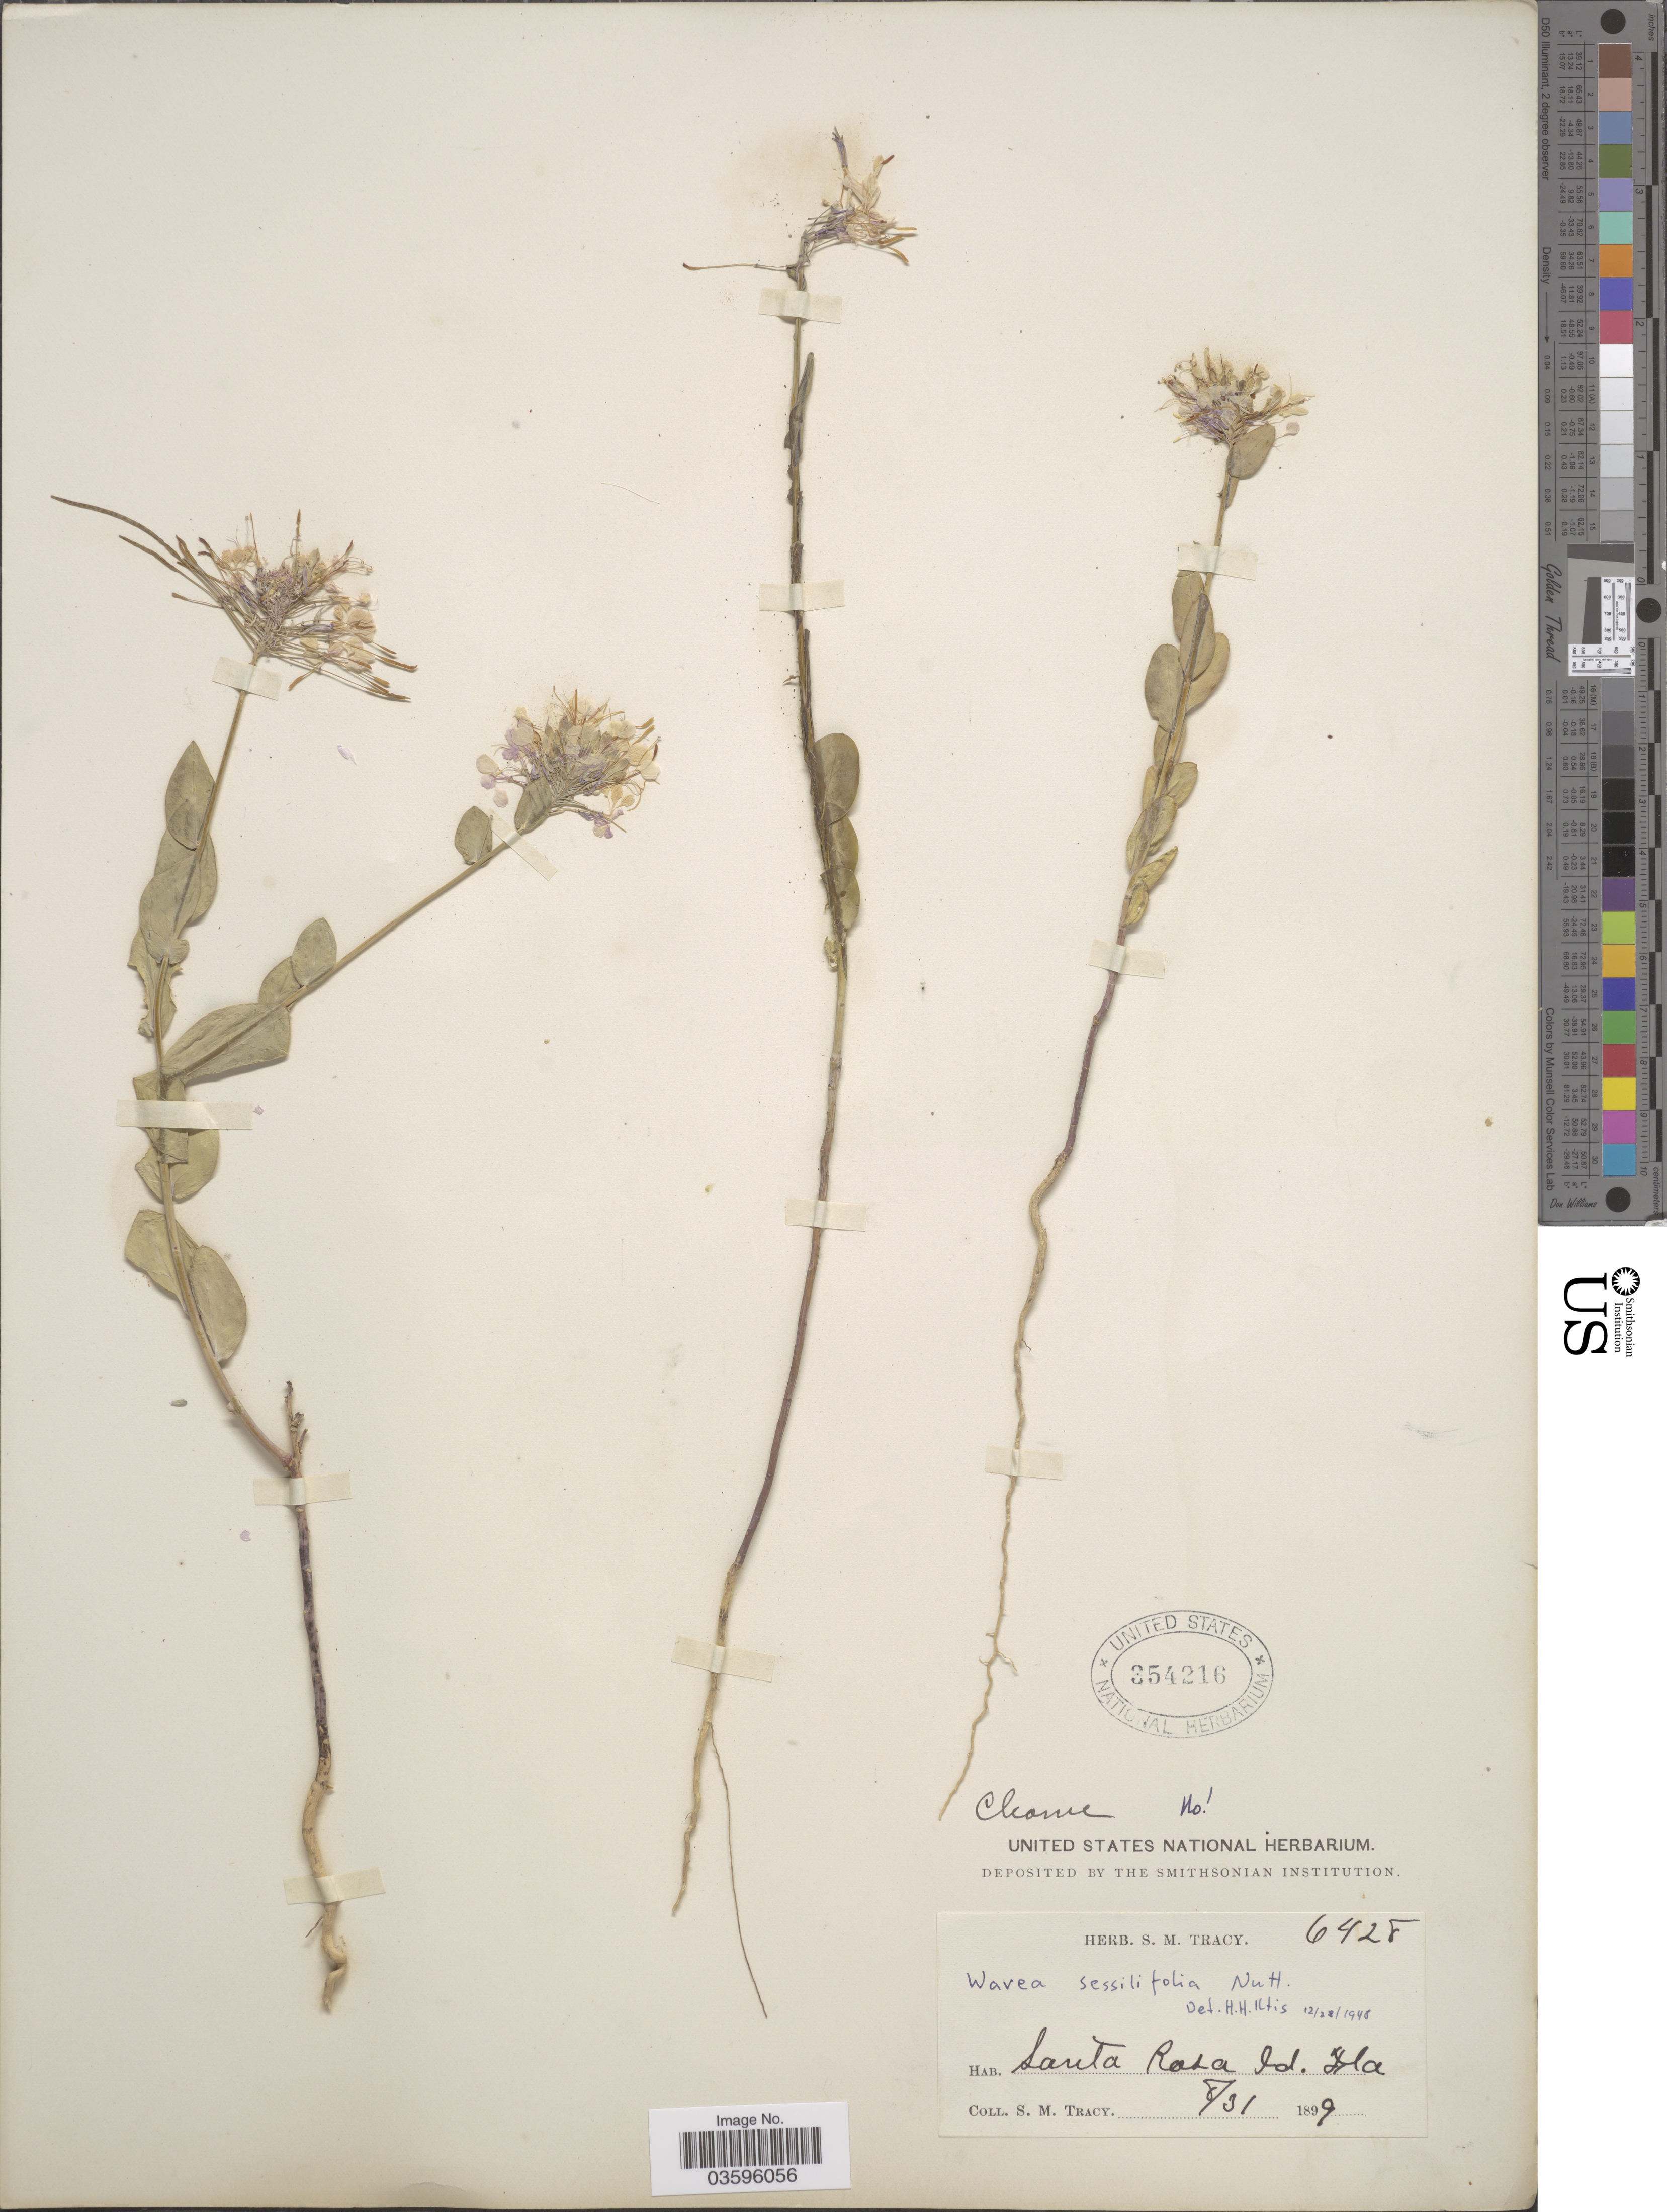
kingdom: Plantae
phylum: Tracheophyta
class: Magnoliopsida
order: Brassicales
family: Brassicaceae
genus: Warea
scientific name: Warea sessilifolia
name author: Nash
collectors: S. M. Tracy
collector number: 6428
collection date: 1899-08-31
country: United States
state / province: Florida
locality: Santa Rosa Id.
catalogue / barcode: US 354216